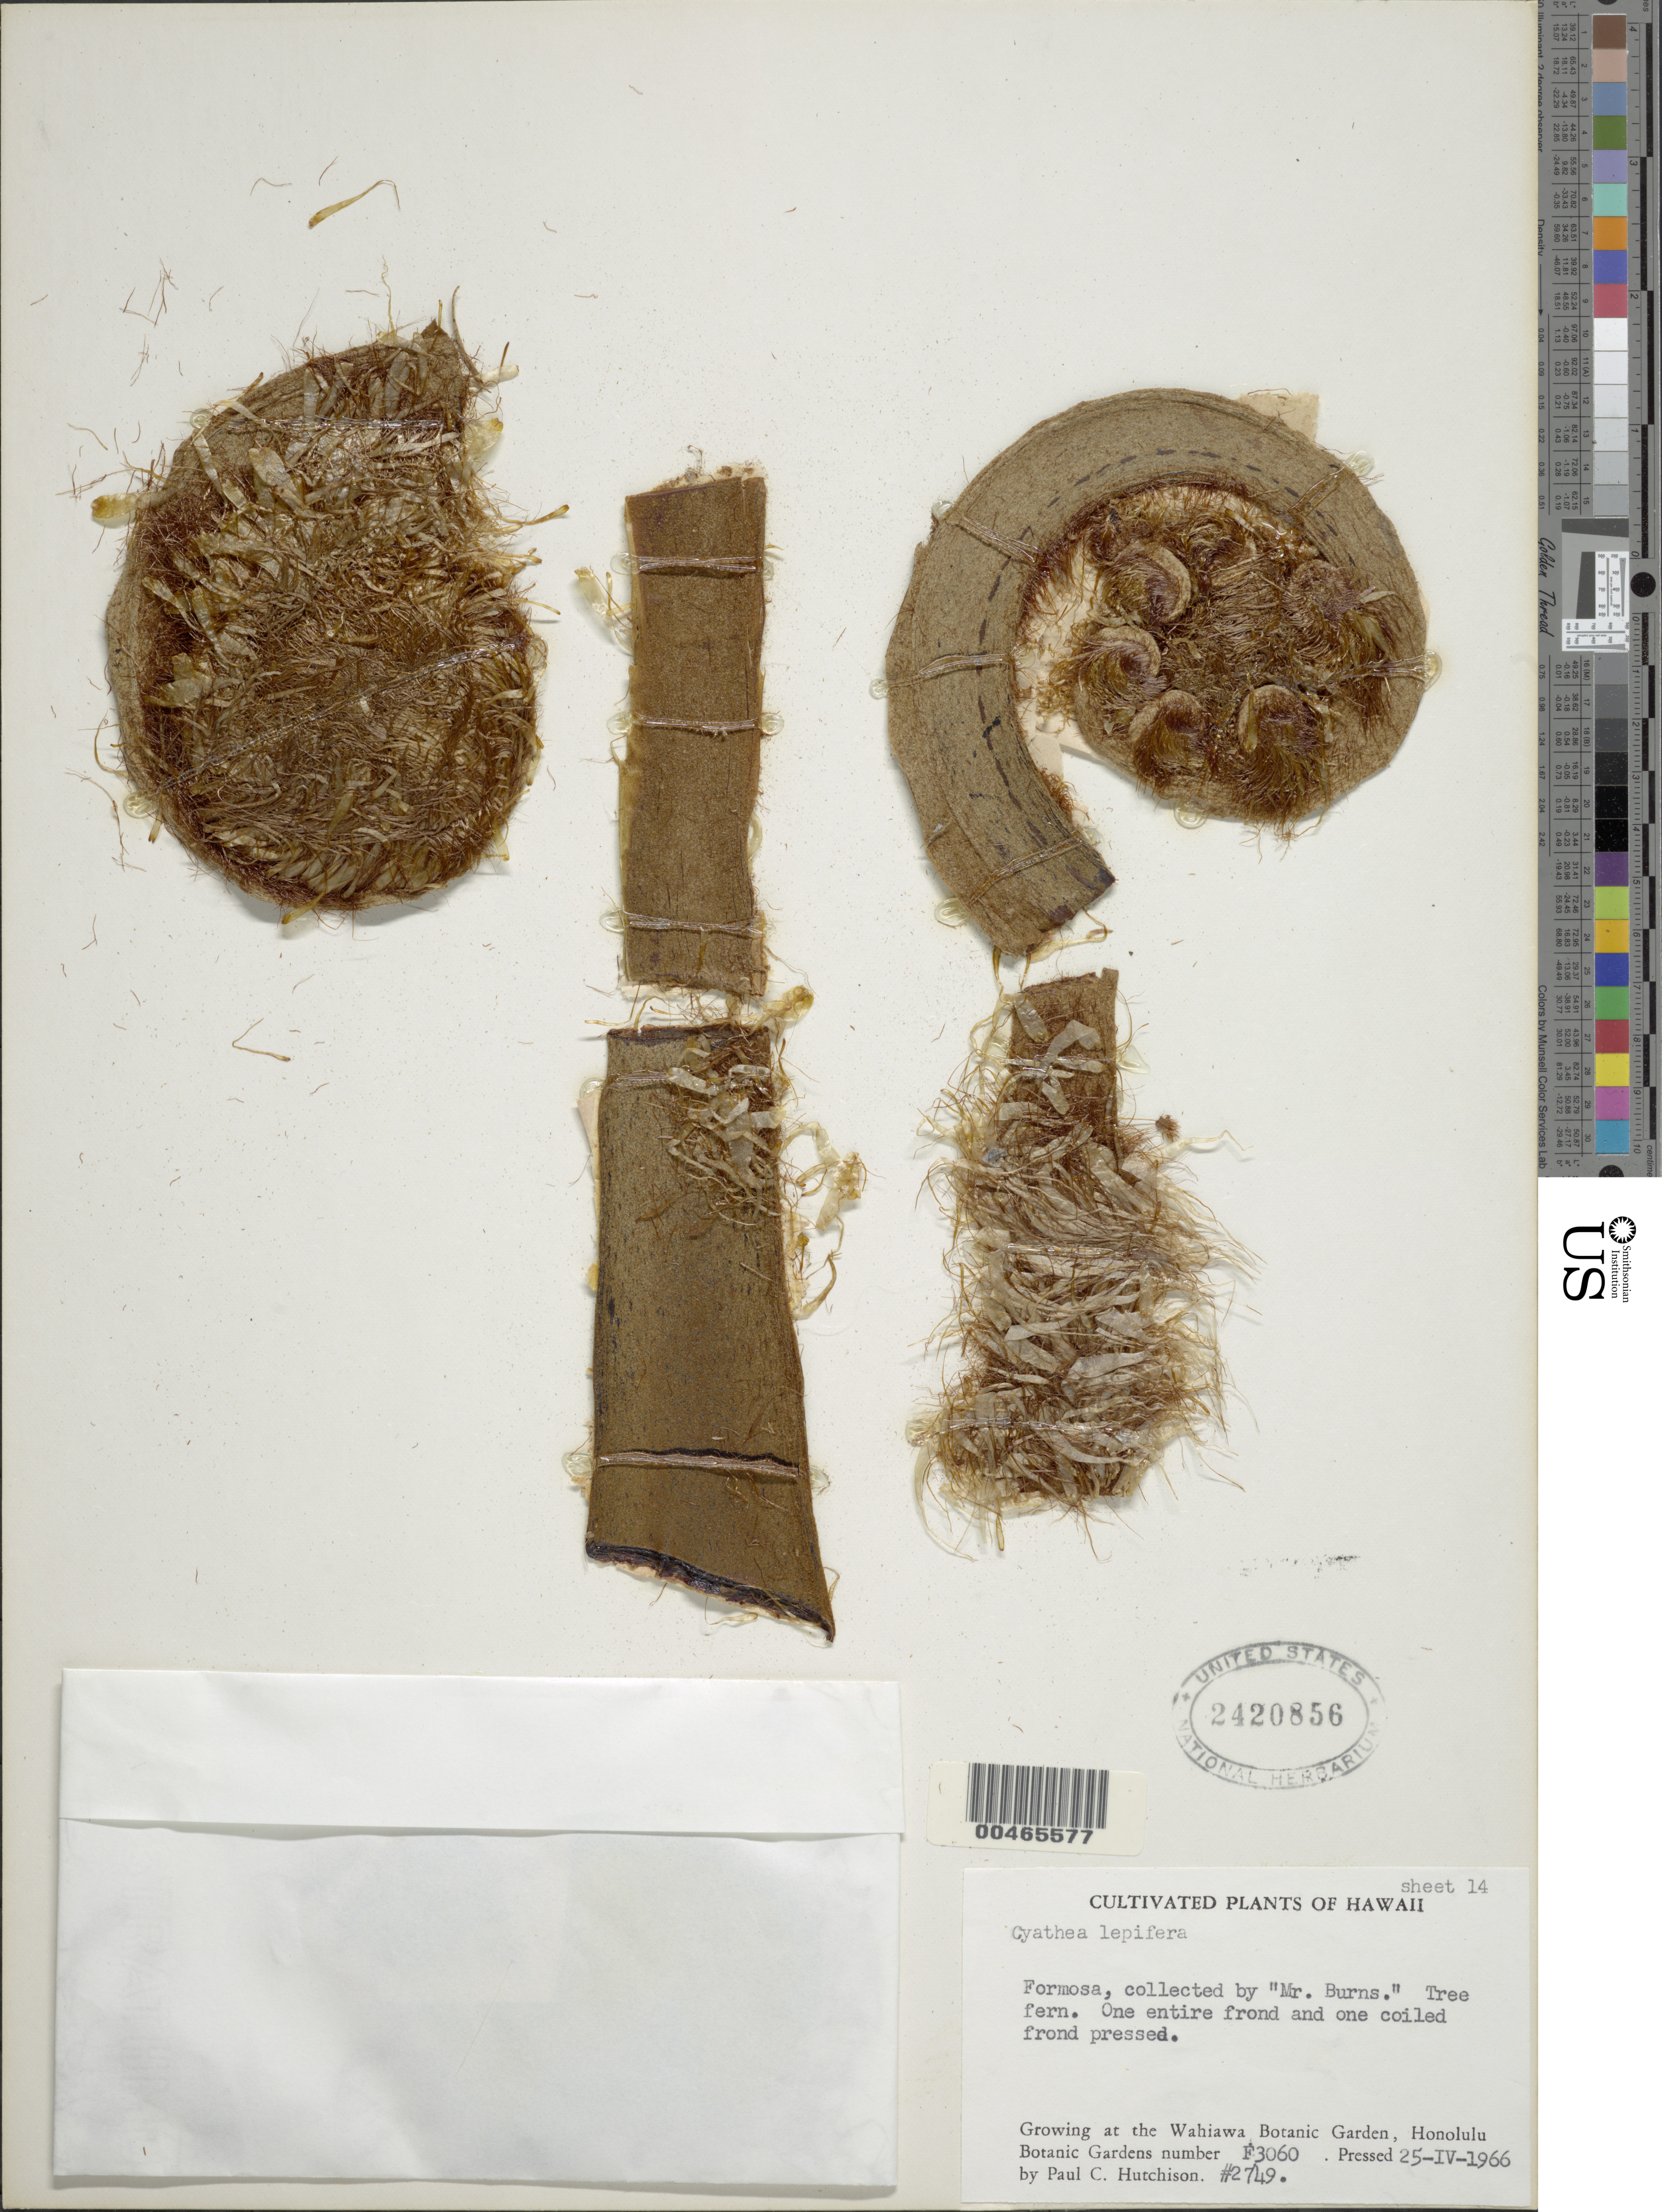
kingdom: Plantae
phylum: Tracheophyta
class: Polypodiopsida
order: Cyatheales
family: Cyatheaceae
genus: Alsophila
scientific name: Alsophila lepifera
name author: J. Sm. ex Hook.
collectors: P. C. Hutchison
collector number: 2749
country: United States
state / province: Hawaii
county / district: Honolulu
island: Oahu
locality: Growing at the Wahiawa Botanic Garden, Honolulu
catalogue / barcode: US 2420856